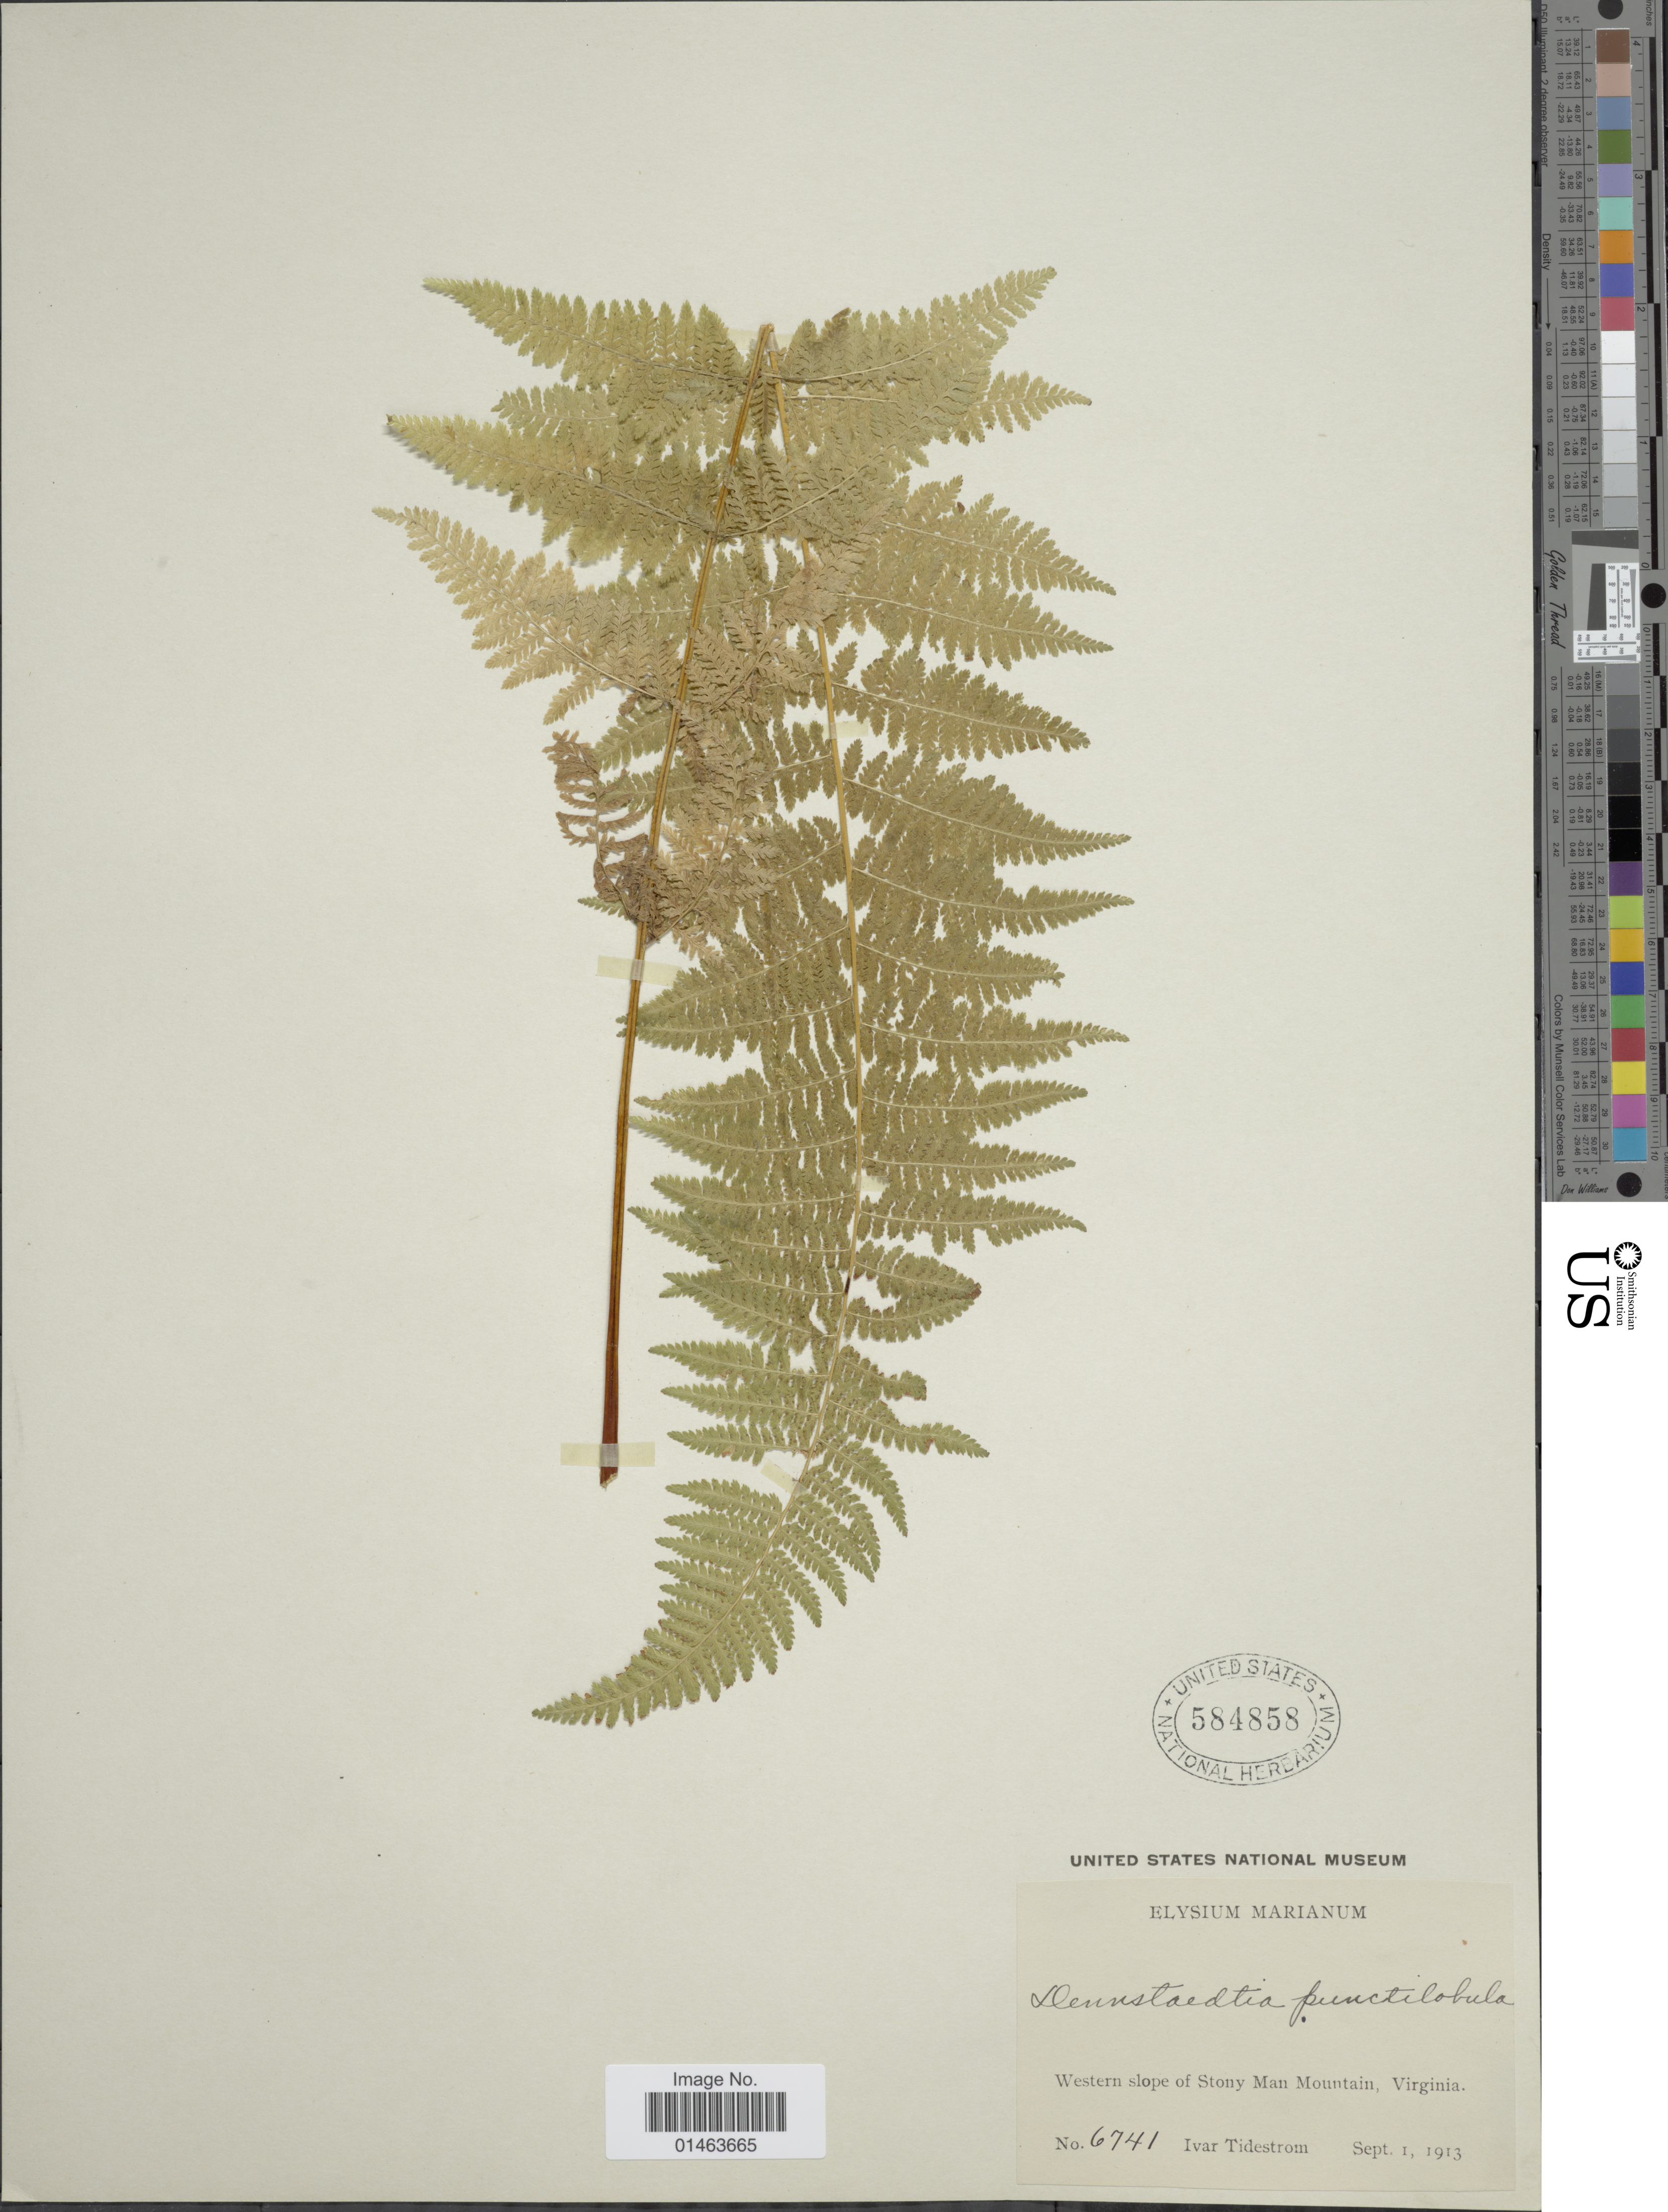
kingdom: Plantae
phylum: Tracheophyta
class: Polypodiopsida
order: Polypodiales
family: Dennstaedtiaceae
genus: Dennstaedtia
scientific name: Dennstaedtia punctilobula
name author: (Michx.) T. Moore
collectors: I. F. Tidestrom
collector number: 6741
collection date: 1913-09-01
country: United States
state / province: Virginia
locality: Western slope of Stony Man Mountain.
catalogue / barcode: US 584858